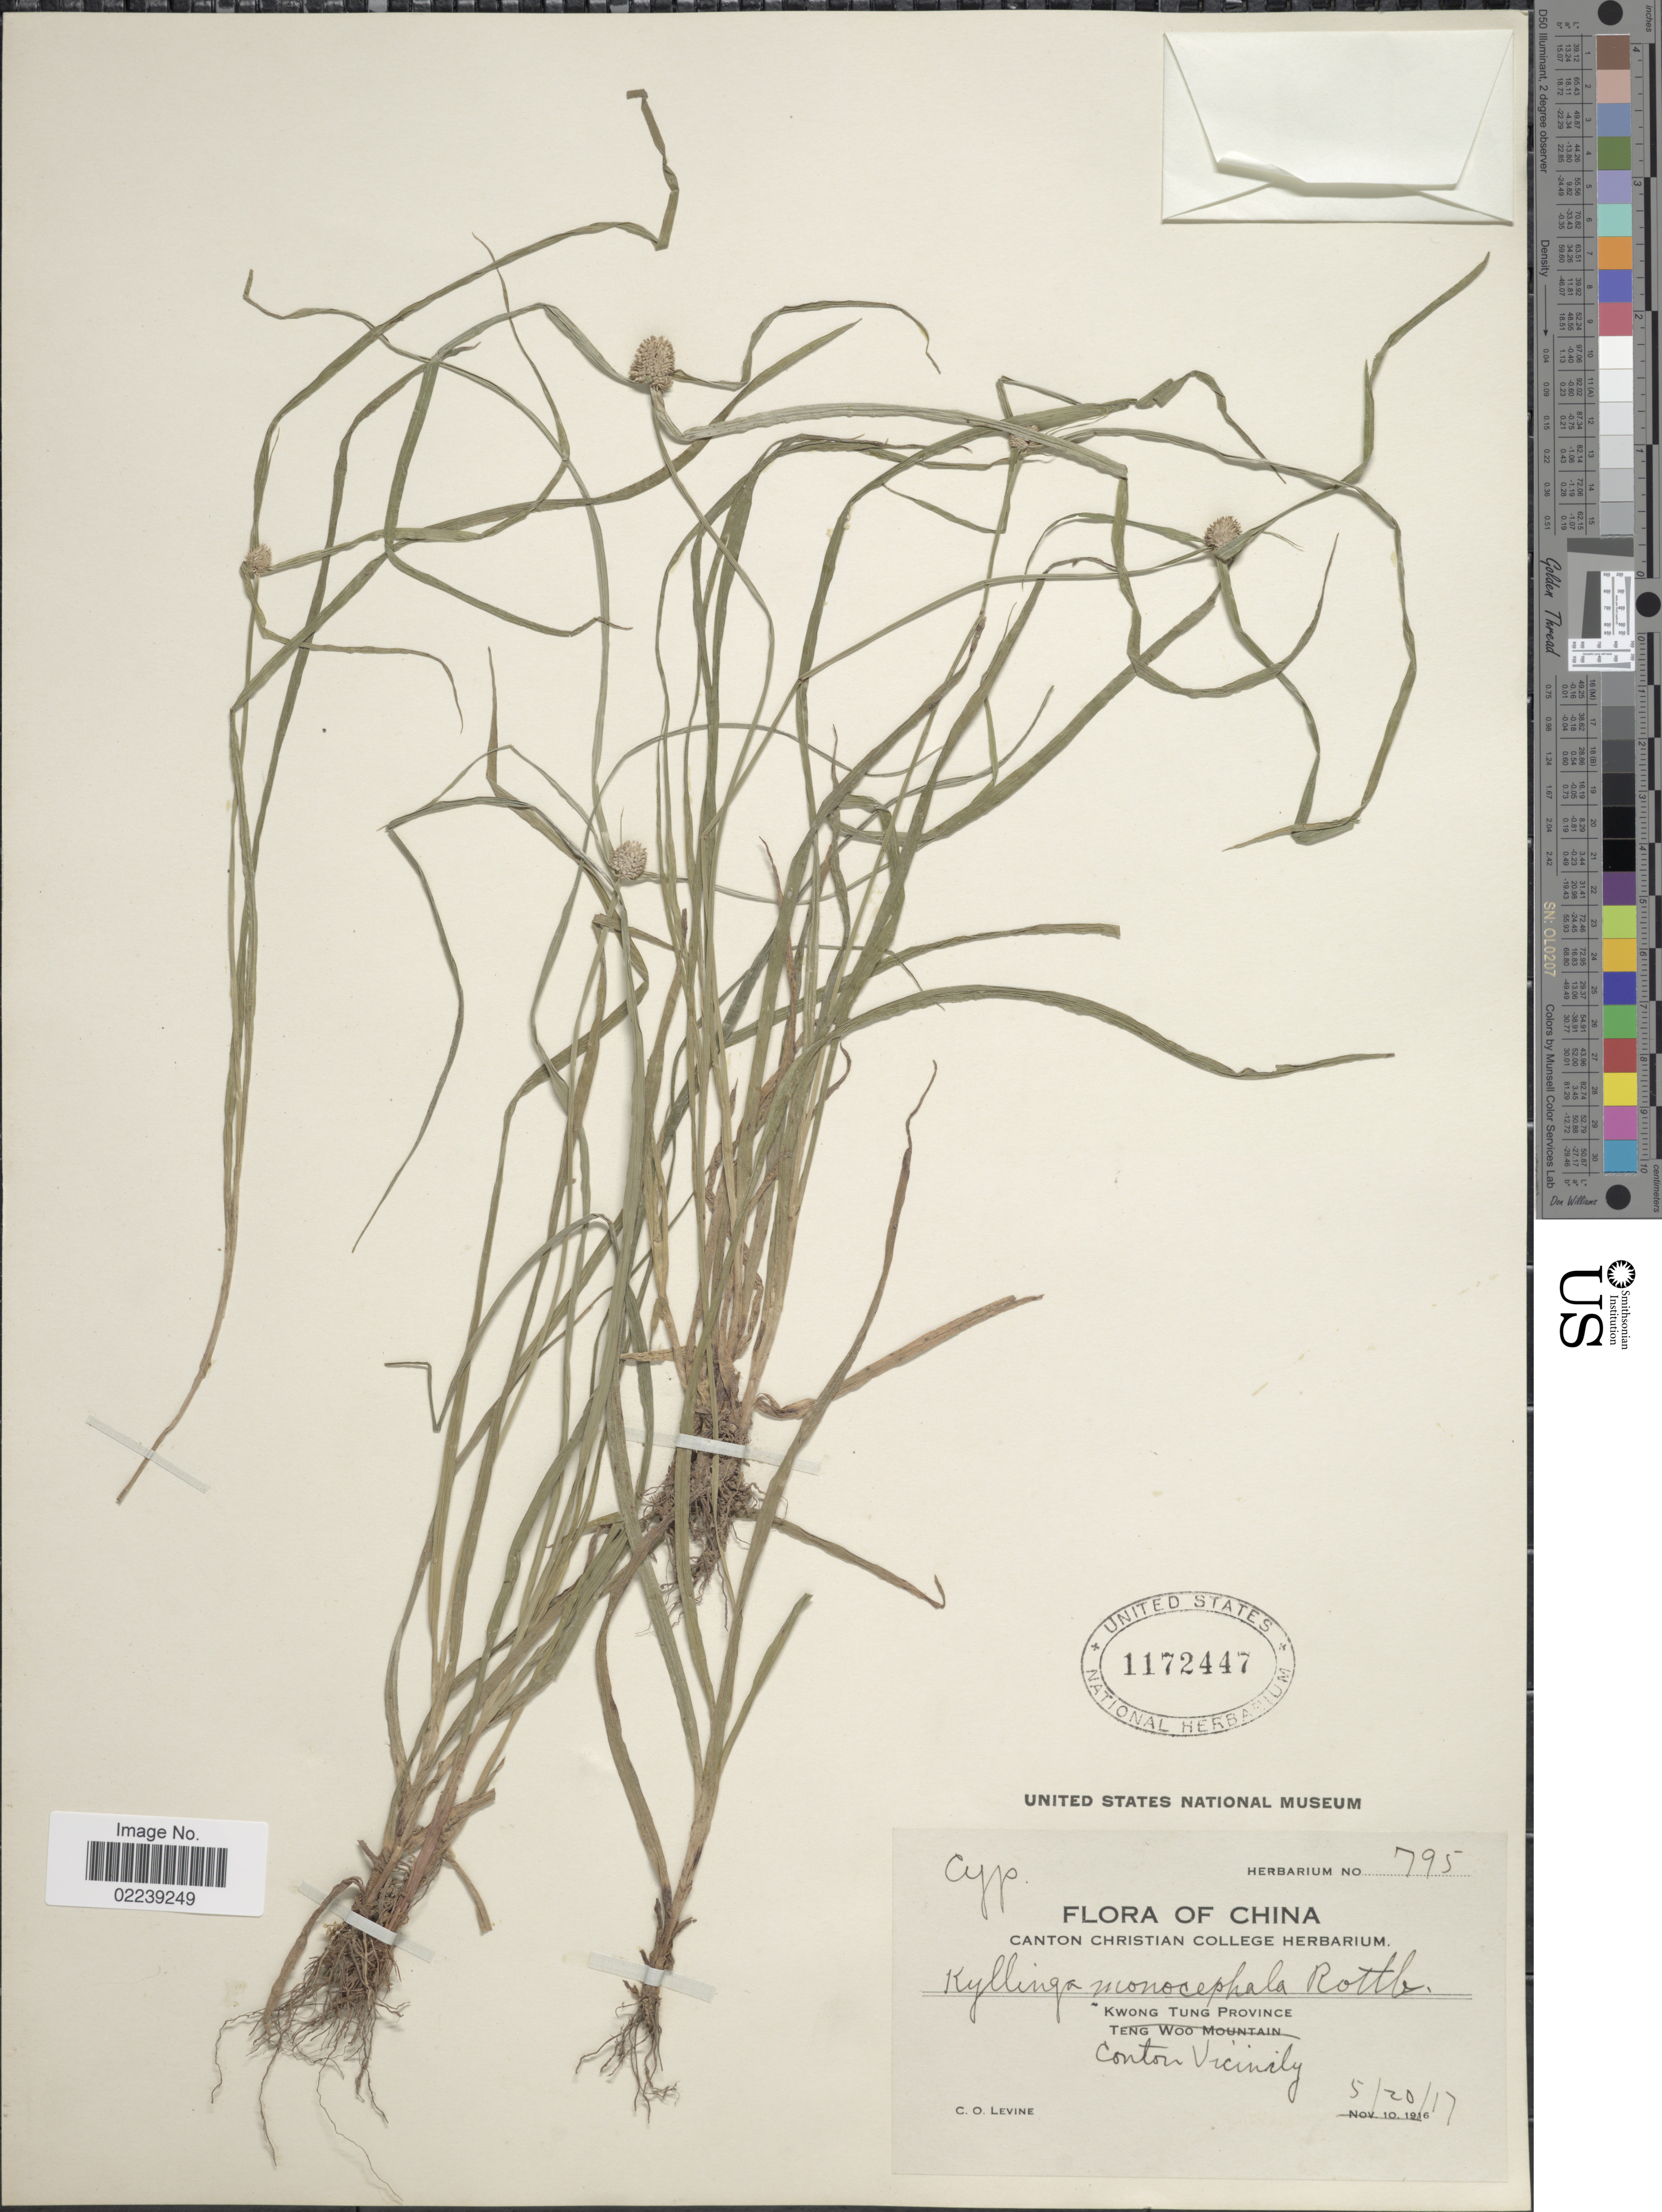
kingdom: Plantae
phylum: Tracheophyta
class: Liliopsida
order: Poales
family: Cyperaceae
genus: Cyperus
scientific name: Cyperus mindorensis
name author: (Steud.) Huygh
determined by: Strong, M. T., (US), Smithsonian Institution - National Museum of Natural History (UNITED STATES)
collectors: C. O. Levine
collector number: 795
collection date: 1917-05-20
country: China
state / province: Guangdong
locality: Kwong Tung Province. conton Vicinity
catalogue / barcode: US 1172447